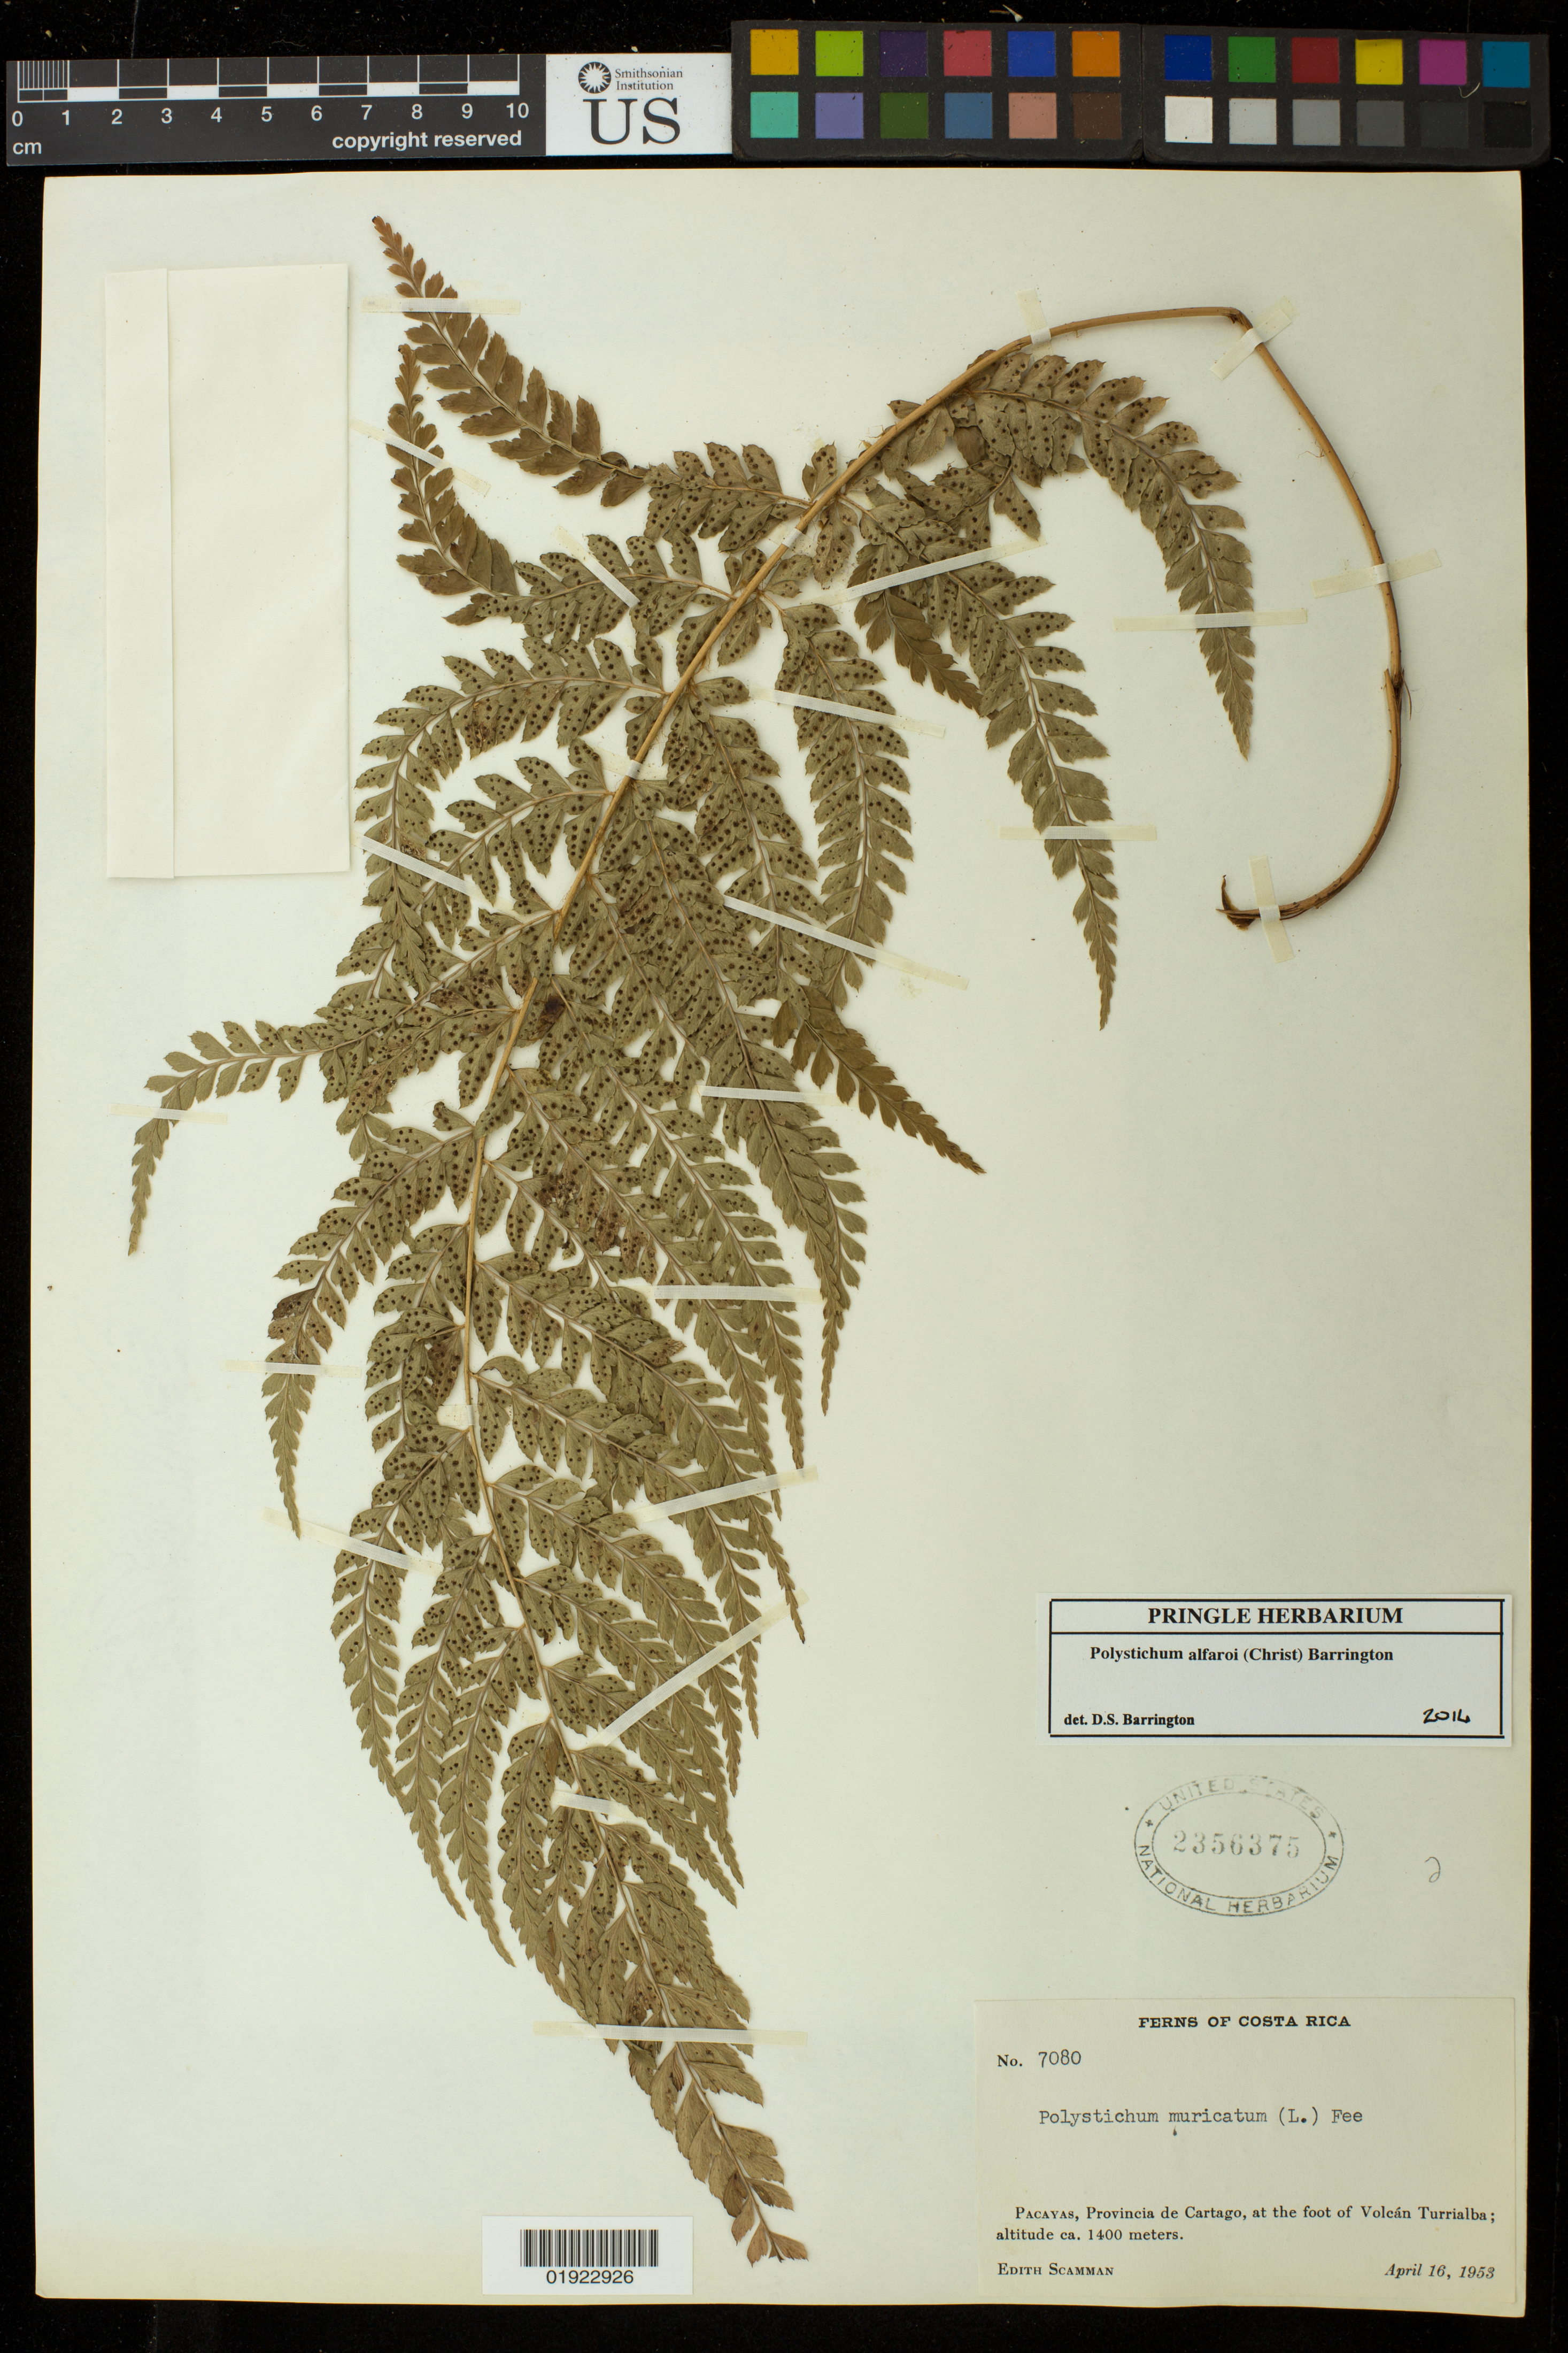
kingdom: Plantae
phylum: Tracheophyta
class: Polypodiopsida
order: Polypodiales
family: Dryopteridaceae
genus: Polystichum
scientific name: Polystichum alfaroi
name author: (Christ) Barrington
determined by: Barrington, D. S., Curator (VT), University of Vermont (UNITED STATES)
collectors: E. Scamman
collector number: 7080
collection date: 1953-04-16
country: Costa Rica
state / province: Cartago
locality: Pacayas. At the foot of Volcan Turrialba.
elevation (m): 1400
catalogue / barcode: US 2356375